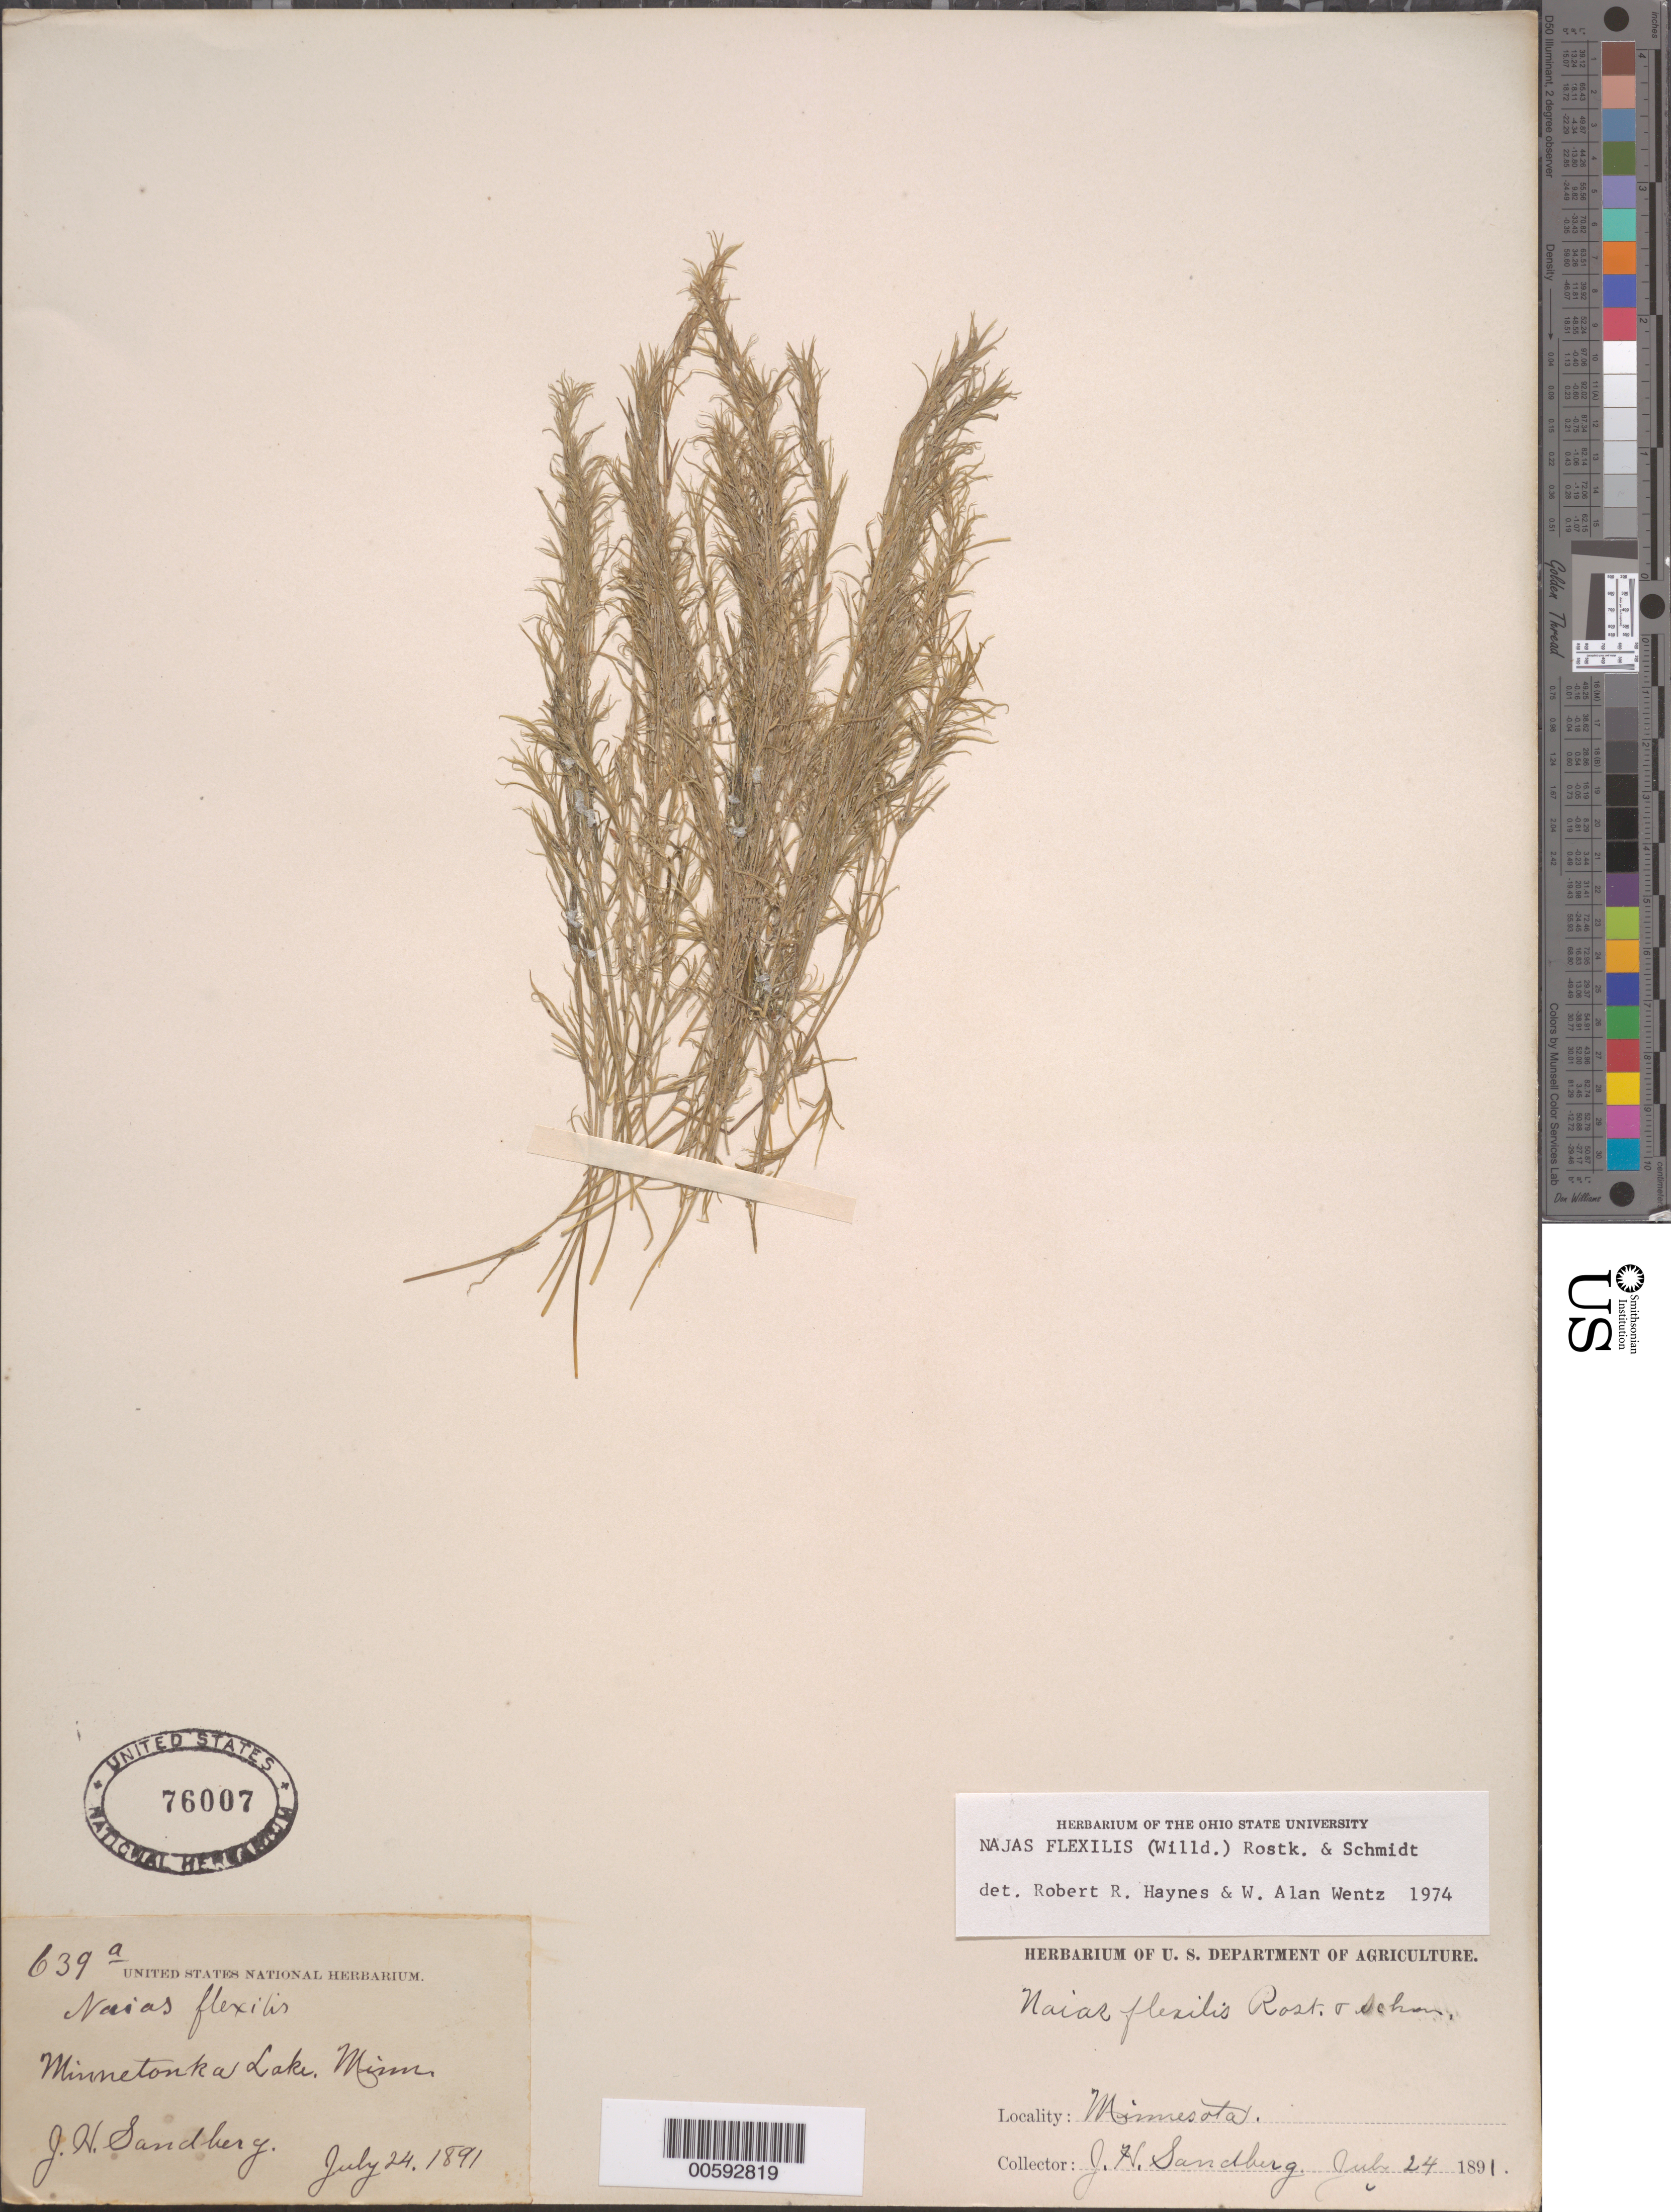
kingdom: Plantae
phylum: Tracheophyta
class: Liliopsida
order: Alismatales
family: Hydrocharitaceae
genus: Najas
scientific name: Najas flexilis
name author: (Willd.) Rostk. & Schmidt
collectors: J. H. Sandberg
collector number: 639a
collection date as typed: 24 Jul 1891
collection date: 1891-07-24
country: United States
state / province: Minnesota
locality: Minnetonka Lake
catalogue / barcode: US 76007